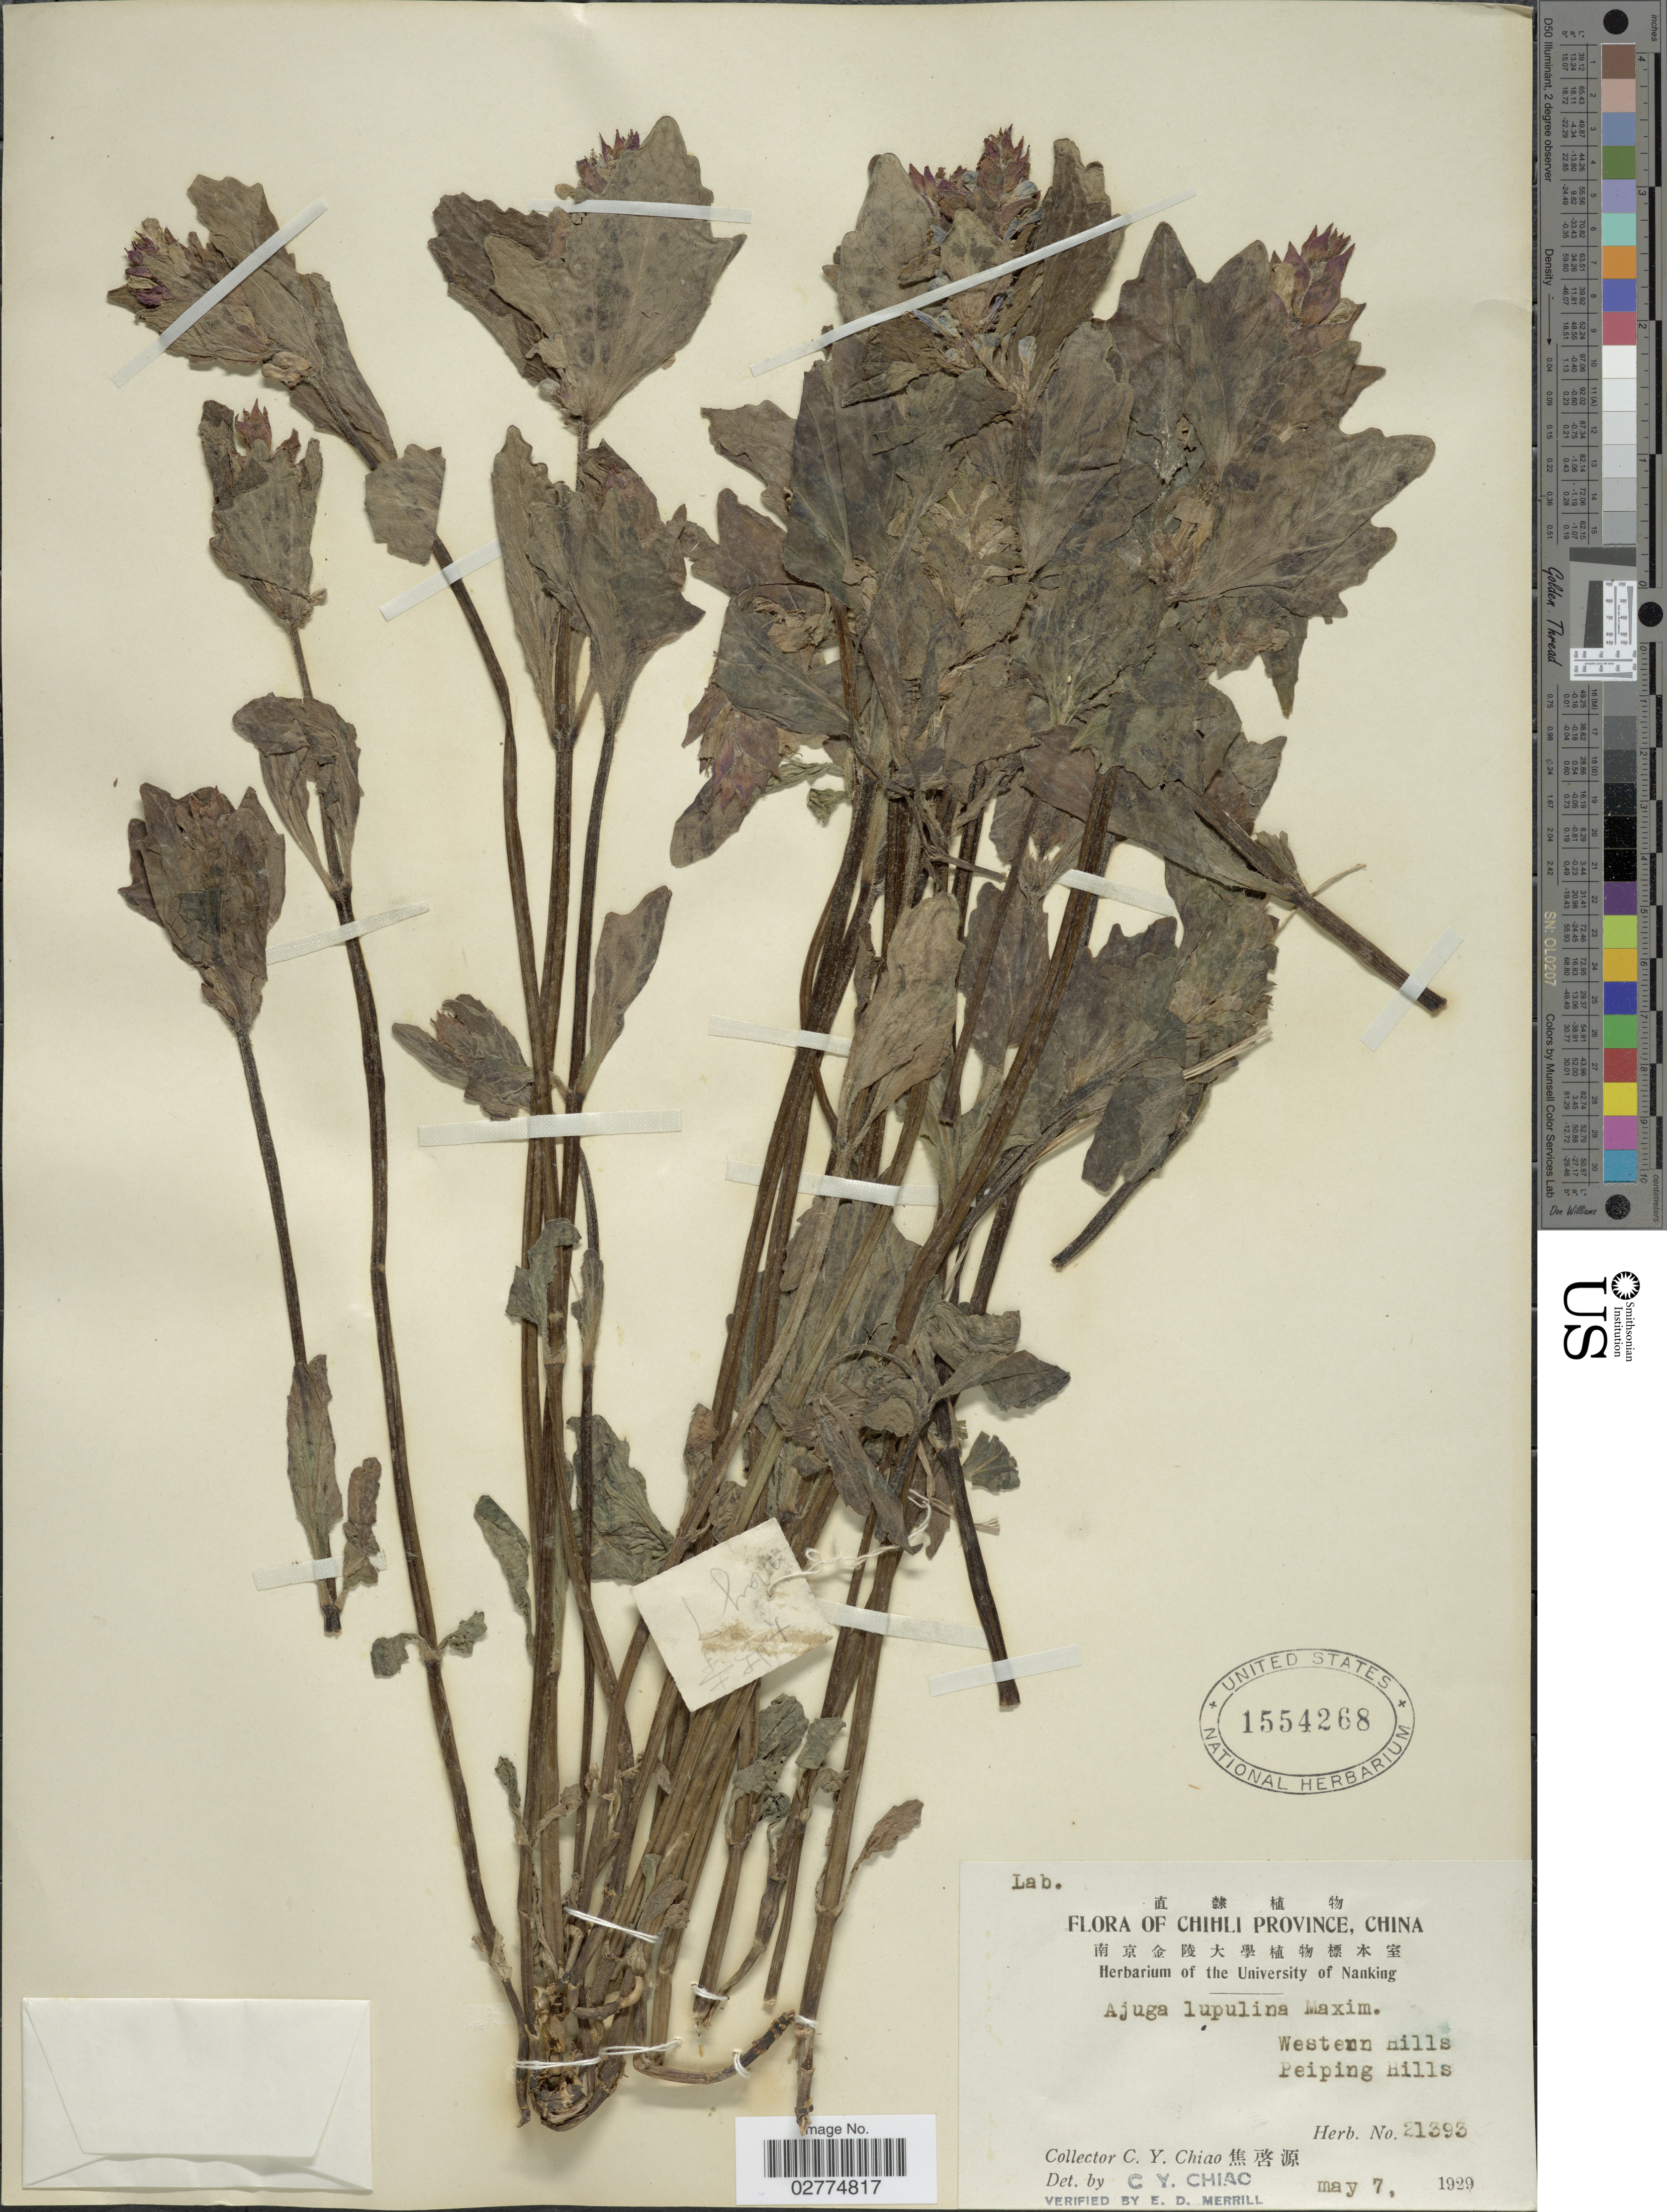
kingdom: Plantae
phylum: Tracheophyta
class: Magnoliopsida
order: Lamiales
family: Lamiaceae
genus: Ajuga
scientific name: Ajuga lupulina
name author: Maxim.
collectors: C. Y. Chiao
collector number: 21393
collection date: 1929-05-07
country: China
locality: Chihli Province, Western Hills, Peiping Hills.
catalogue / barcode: US 1554268